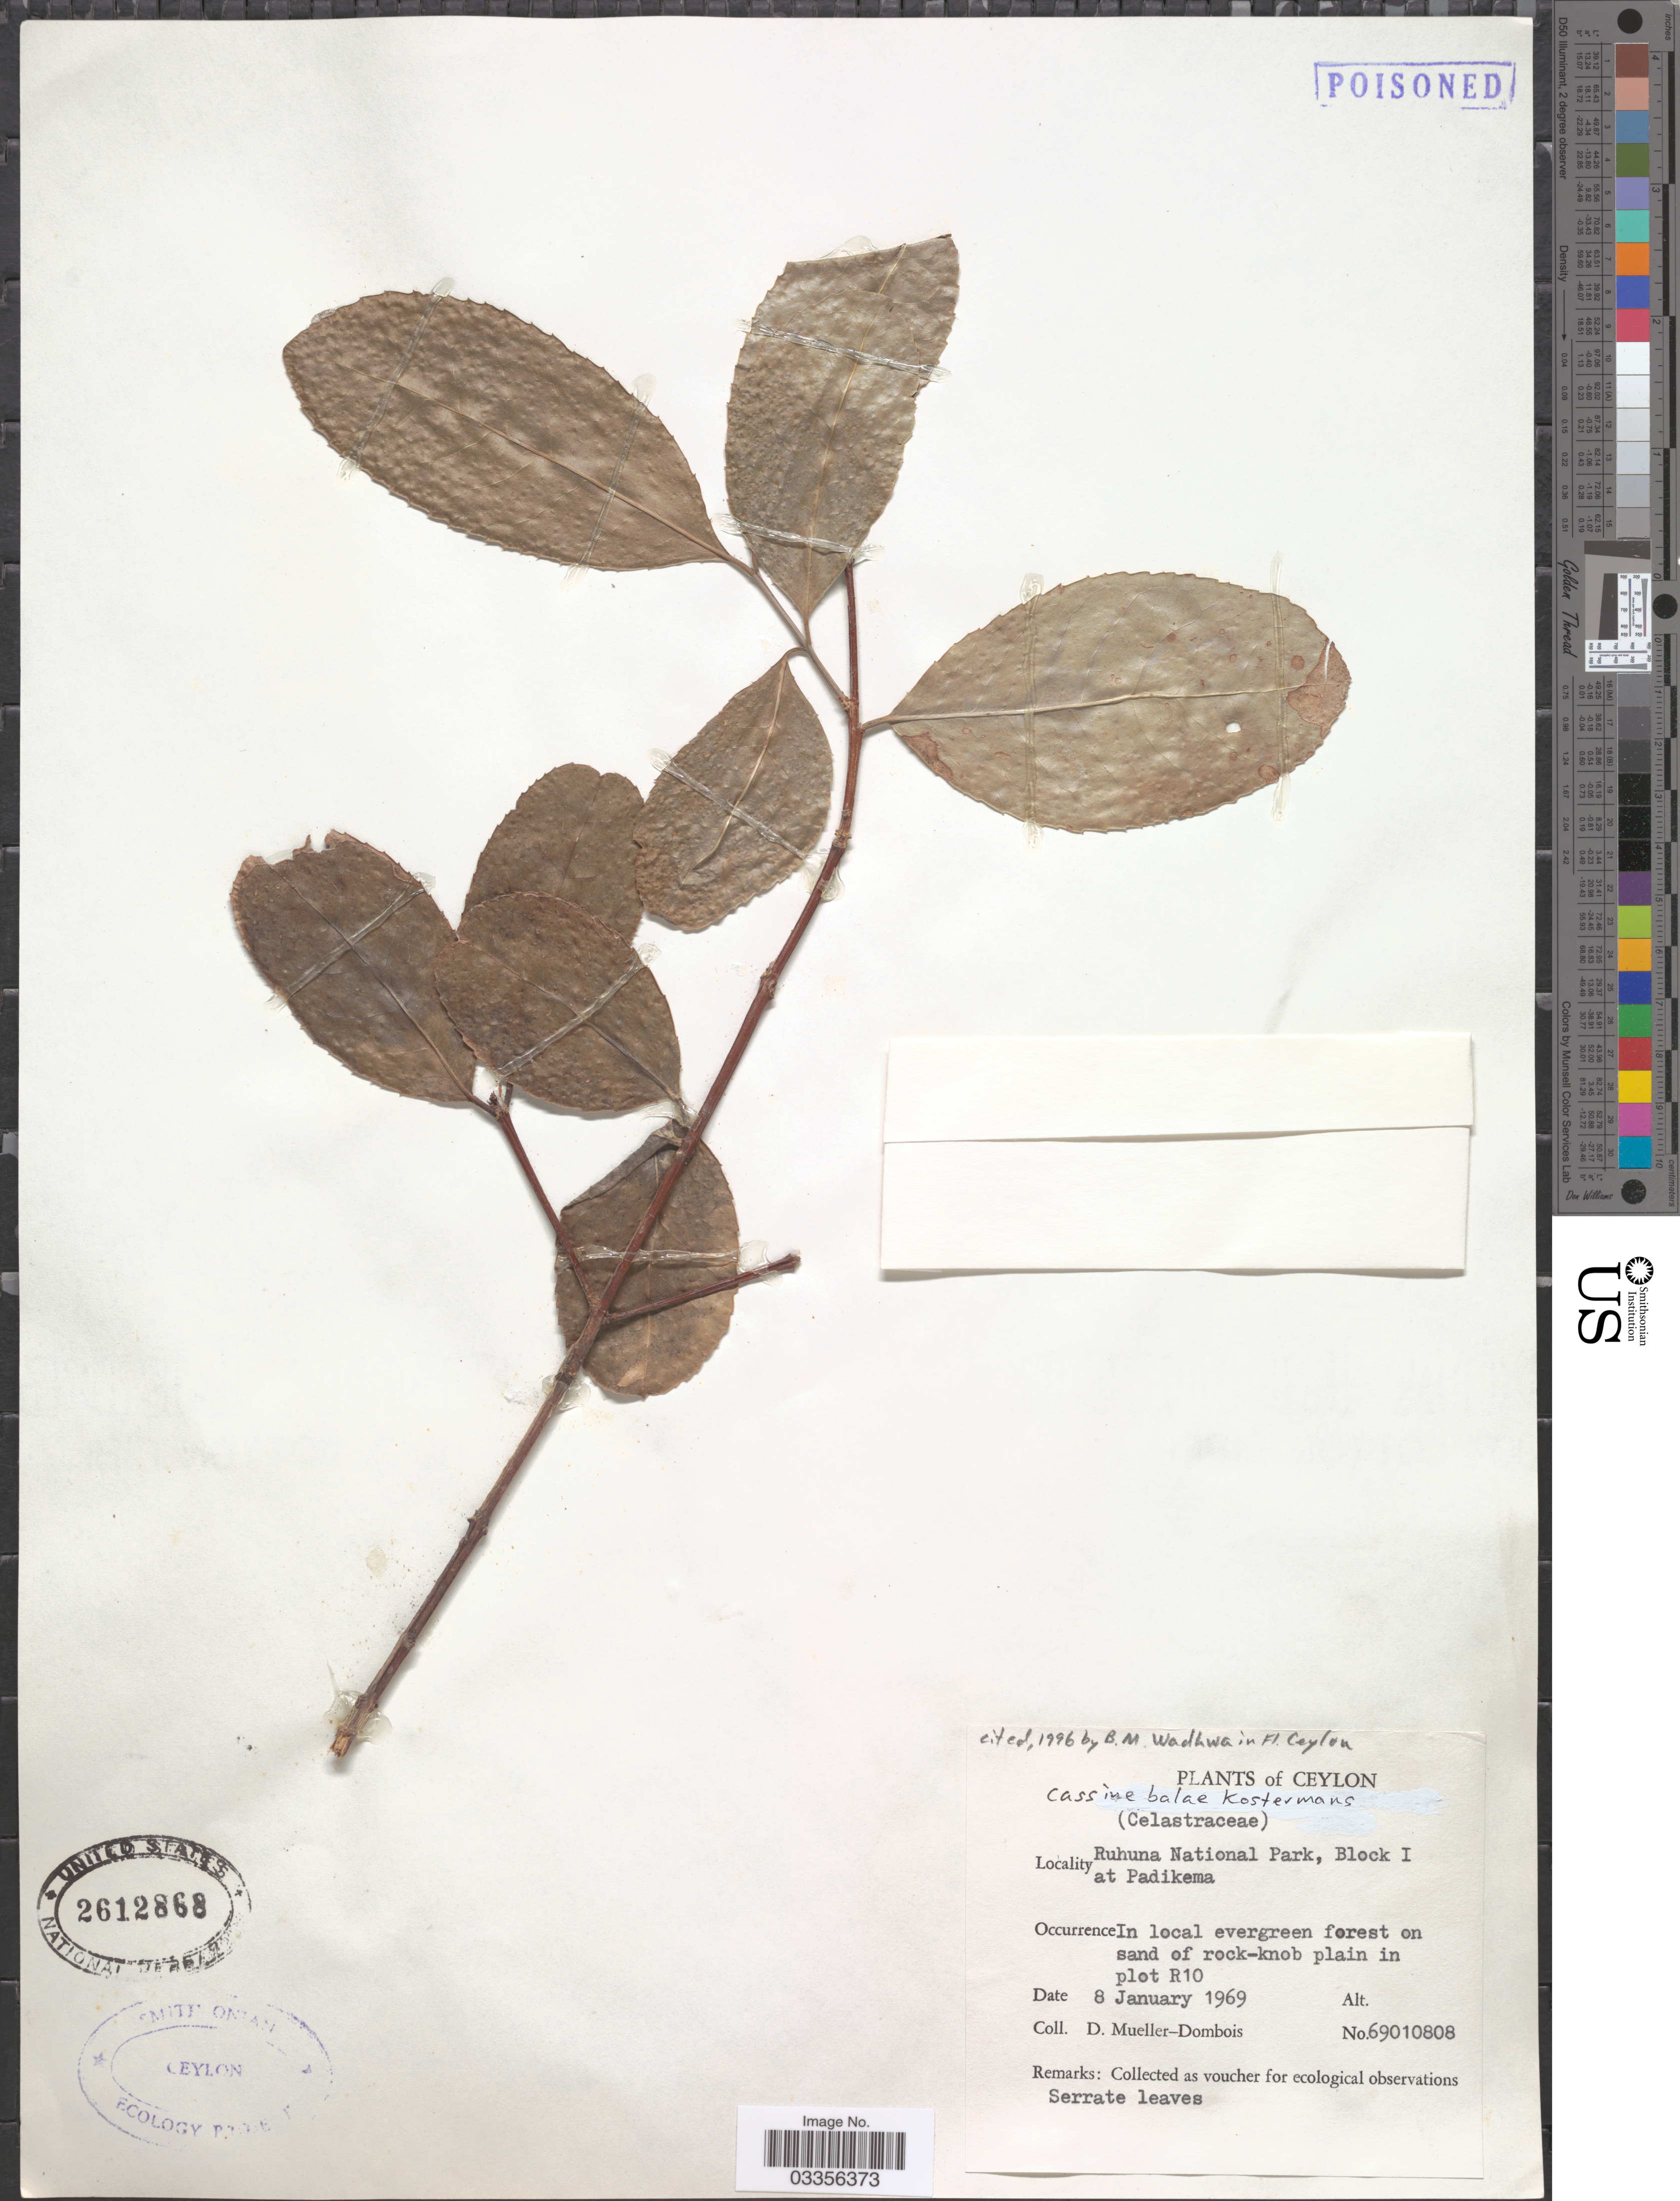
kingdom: Plantae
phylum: Tracheophyta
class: Magnoliopsida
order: Celastrales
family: Celastraceae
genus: Cassine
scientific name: Cassine balae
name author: Kosterm.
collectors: D. Mueller-Dombois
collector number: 69010808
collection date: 1969-01-08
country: Sri Lanka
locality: Ceylon. Ruhuna National Park, Block 1 at Padikema. In local evergreen forest on sand of rock-knob plain in plot R10.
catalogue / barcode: US 2612868